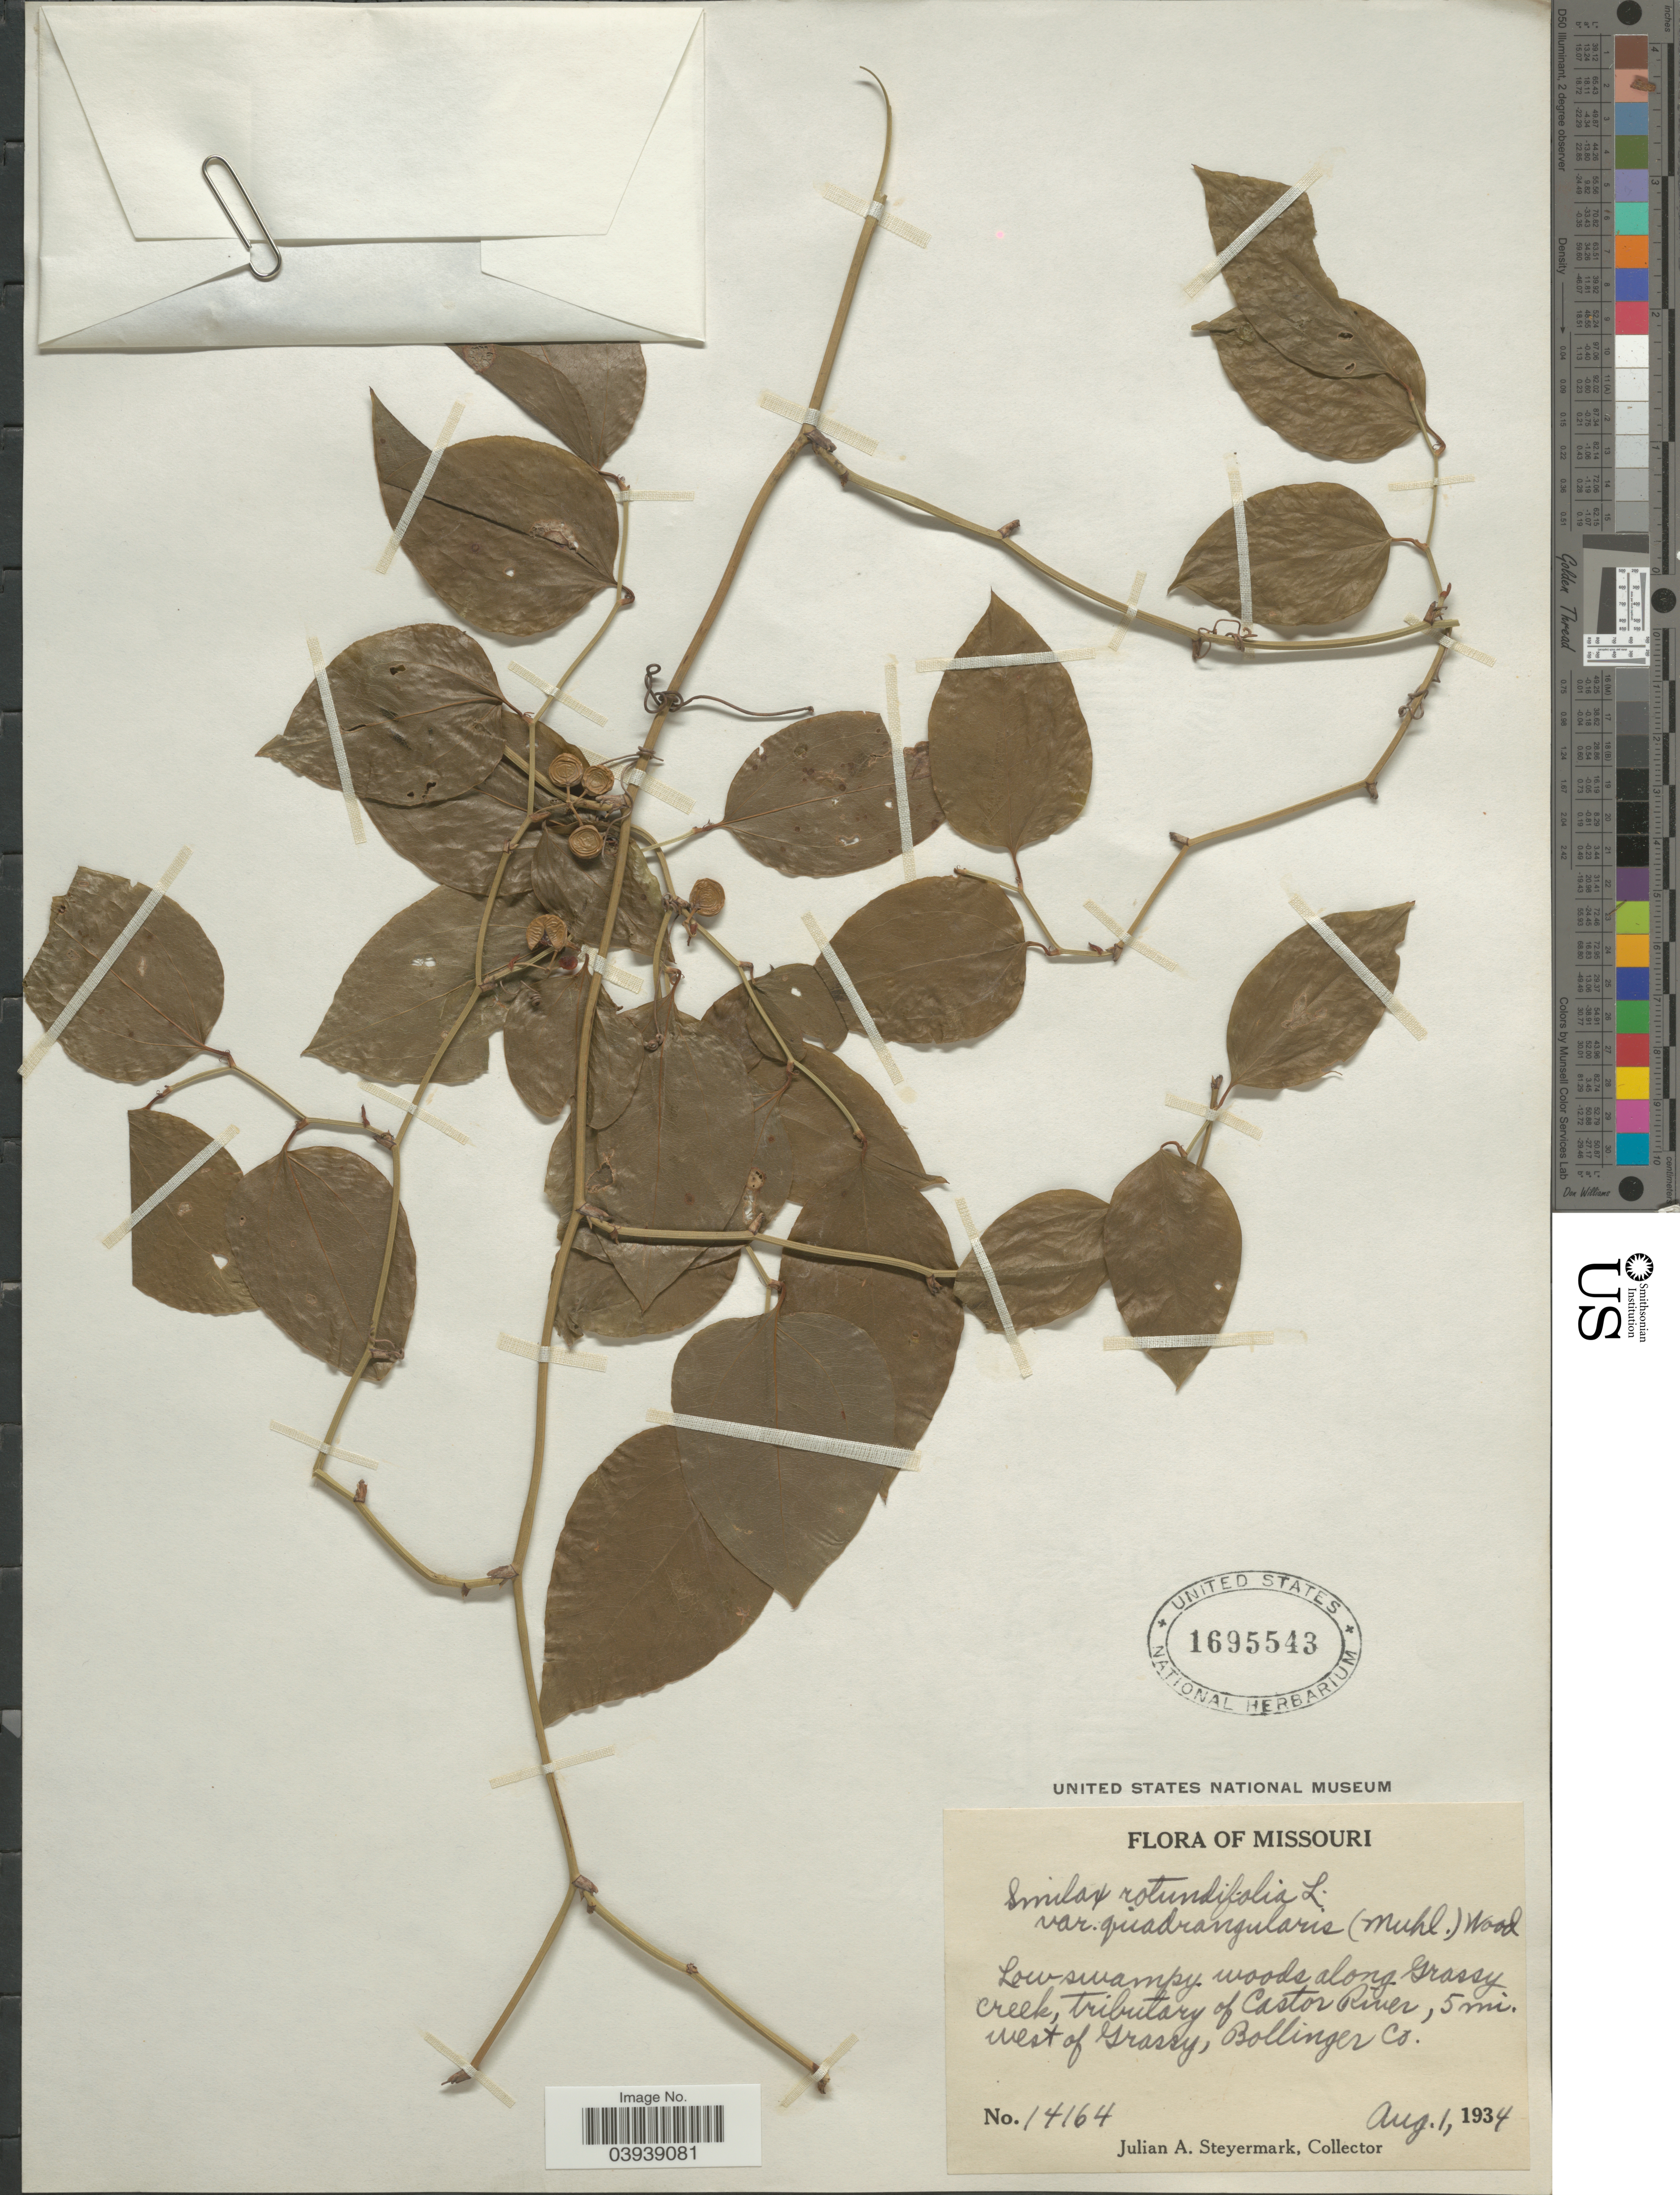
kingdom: Plantae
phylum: Tracheophyta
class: Liliopsida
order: Liliales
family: Smilacaceae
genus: Smilax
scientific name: Smilax rotundifolia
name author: L.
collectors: J. Steyermark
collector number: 14164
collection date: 1934-08-01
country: United States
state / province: Missouri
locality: Low swampy woods along Grassy Creek, tributary of Castor River, 5 mi. West of Grassy, Bollinger Co.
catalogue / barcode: US 1695543